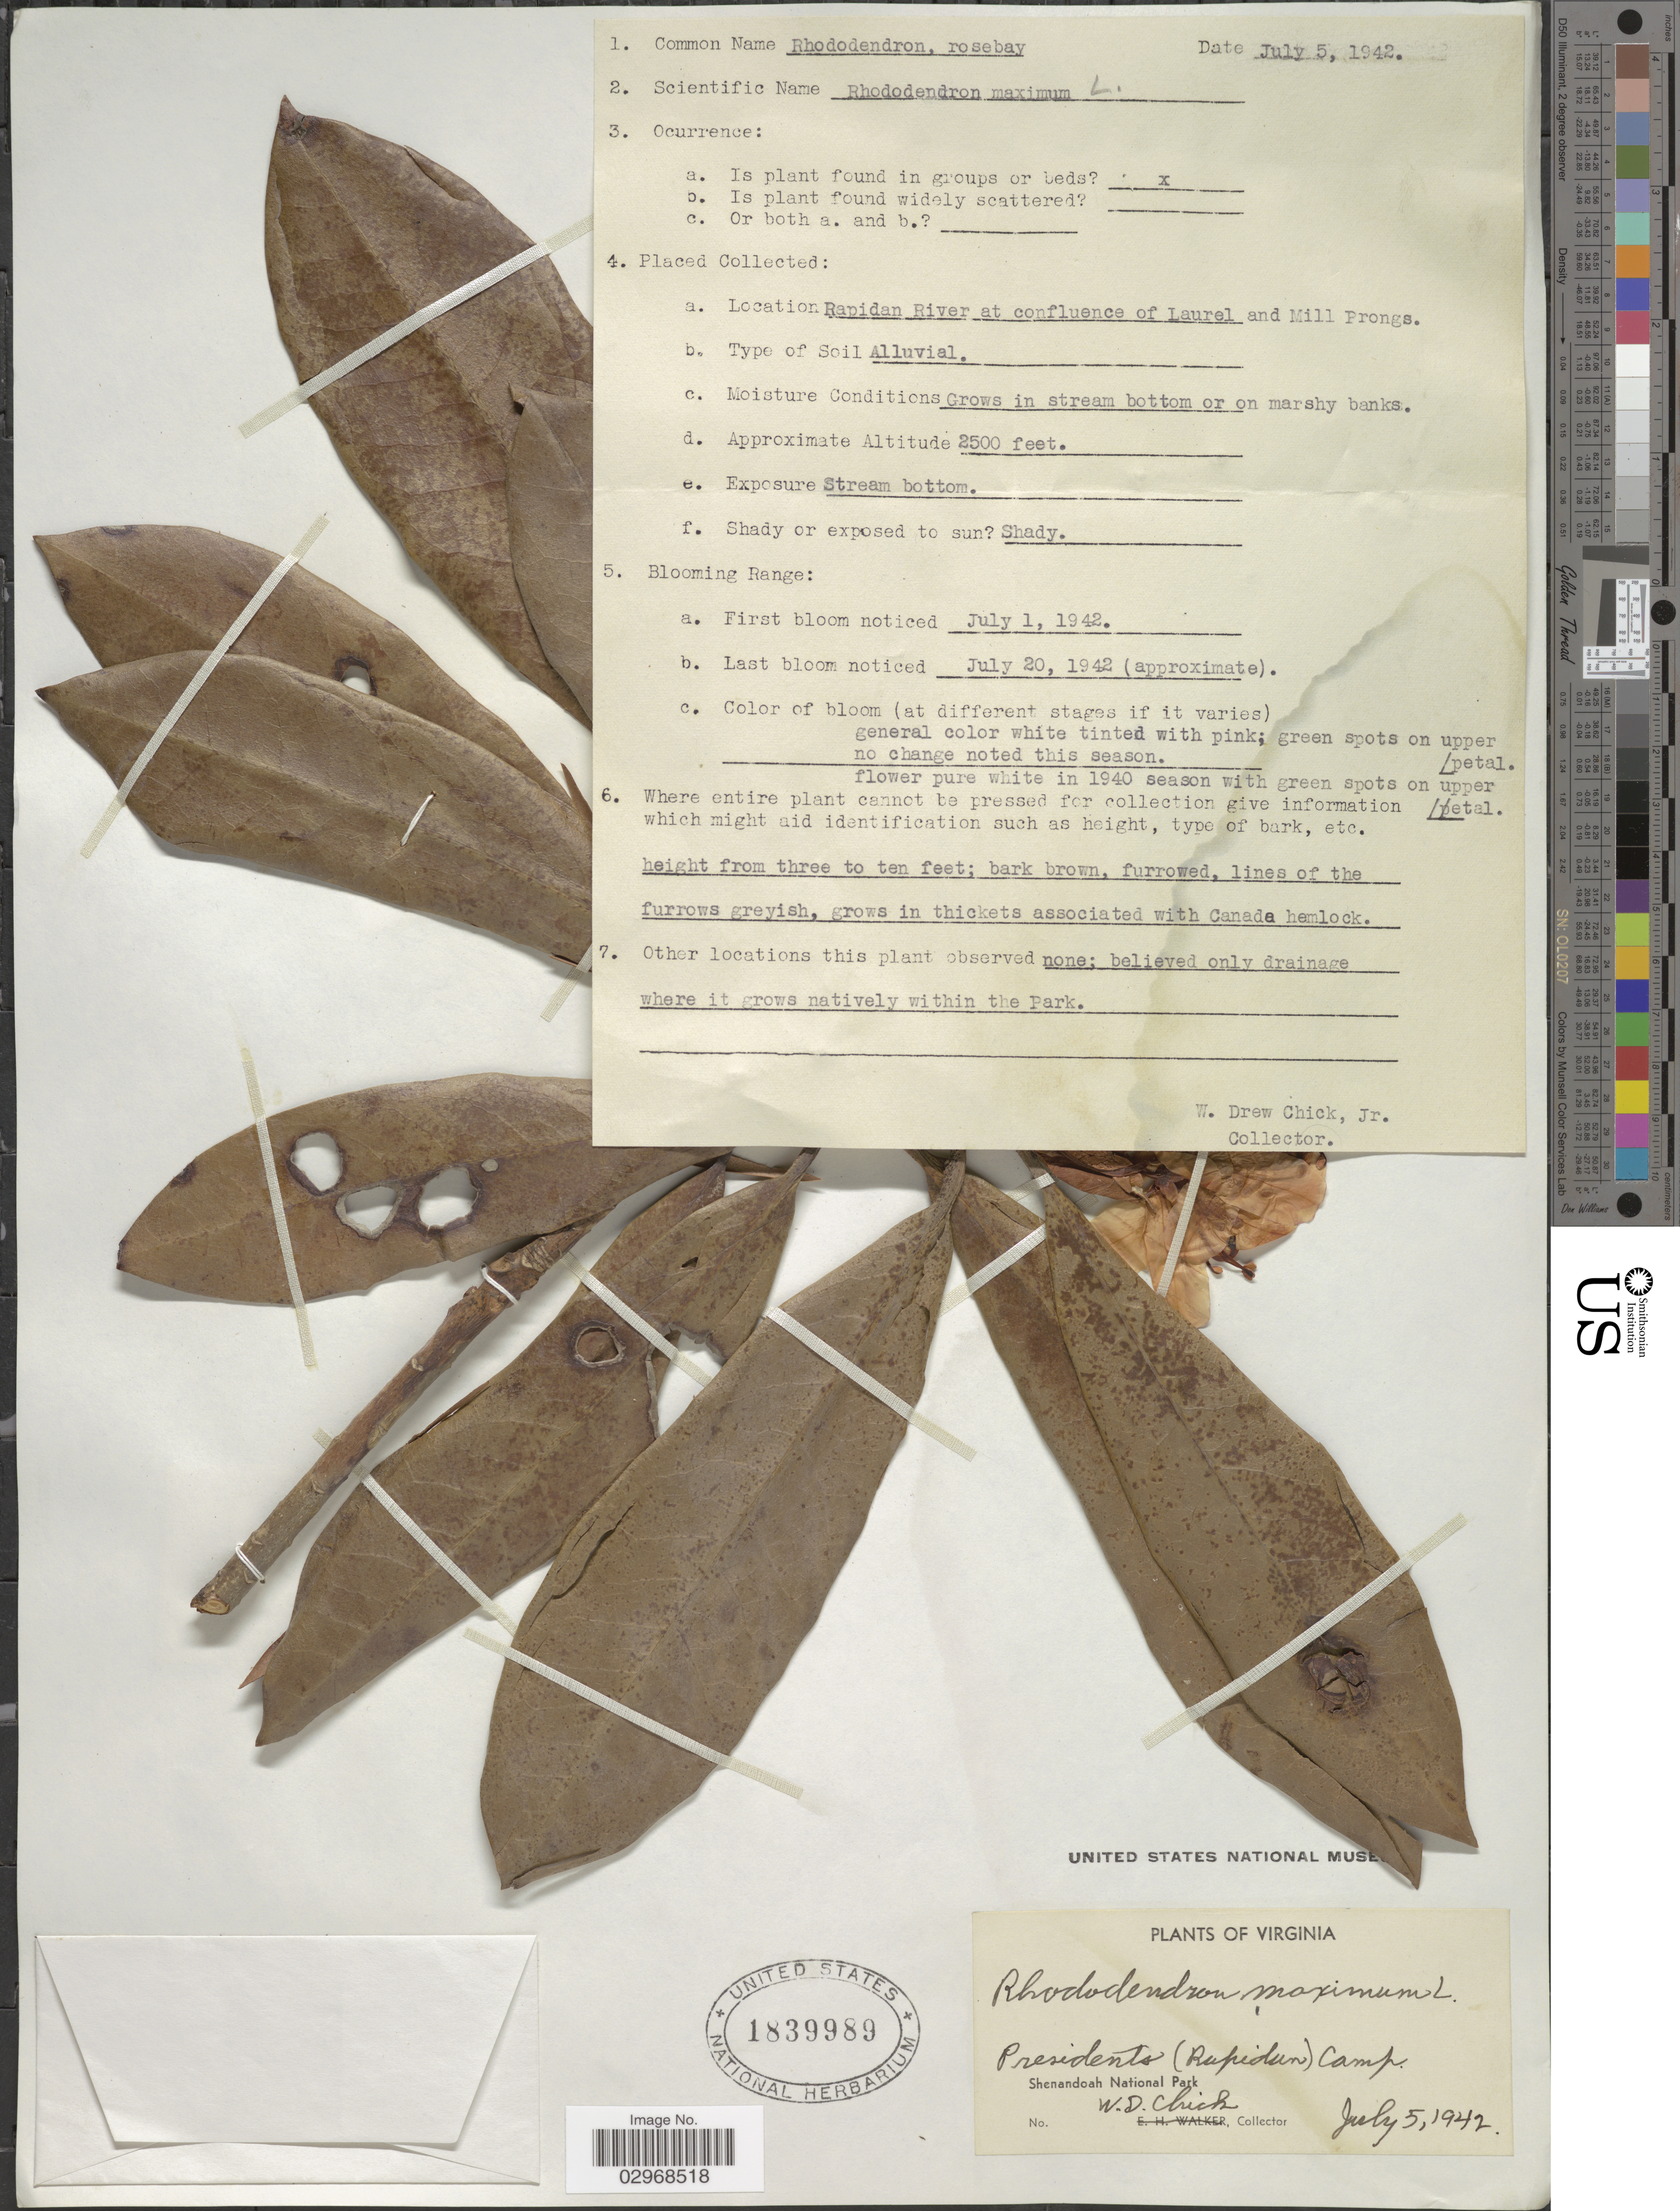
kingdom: Plantae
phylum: Tracheophyta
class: Magnoliopsida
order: Ericales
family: Ericaceae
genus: Rhododendron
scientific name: Rhododendron maximum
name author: L.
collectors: W. Chick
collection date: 1942-07-05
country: United States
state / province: Virginia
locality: Presidents (Rapidan) Camp. Shenandoah National Park. Rapidan River at confluence of Laurel and Mill Prongs.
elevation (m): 762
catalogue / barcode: US 1839989